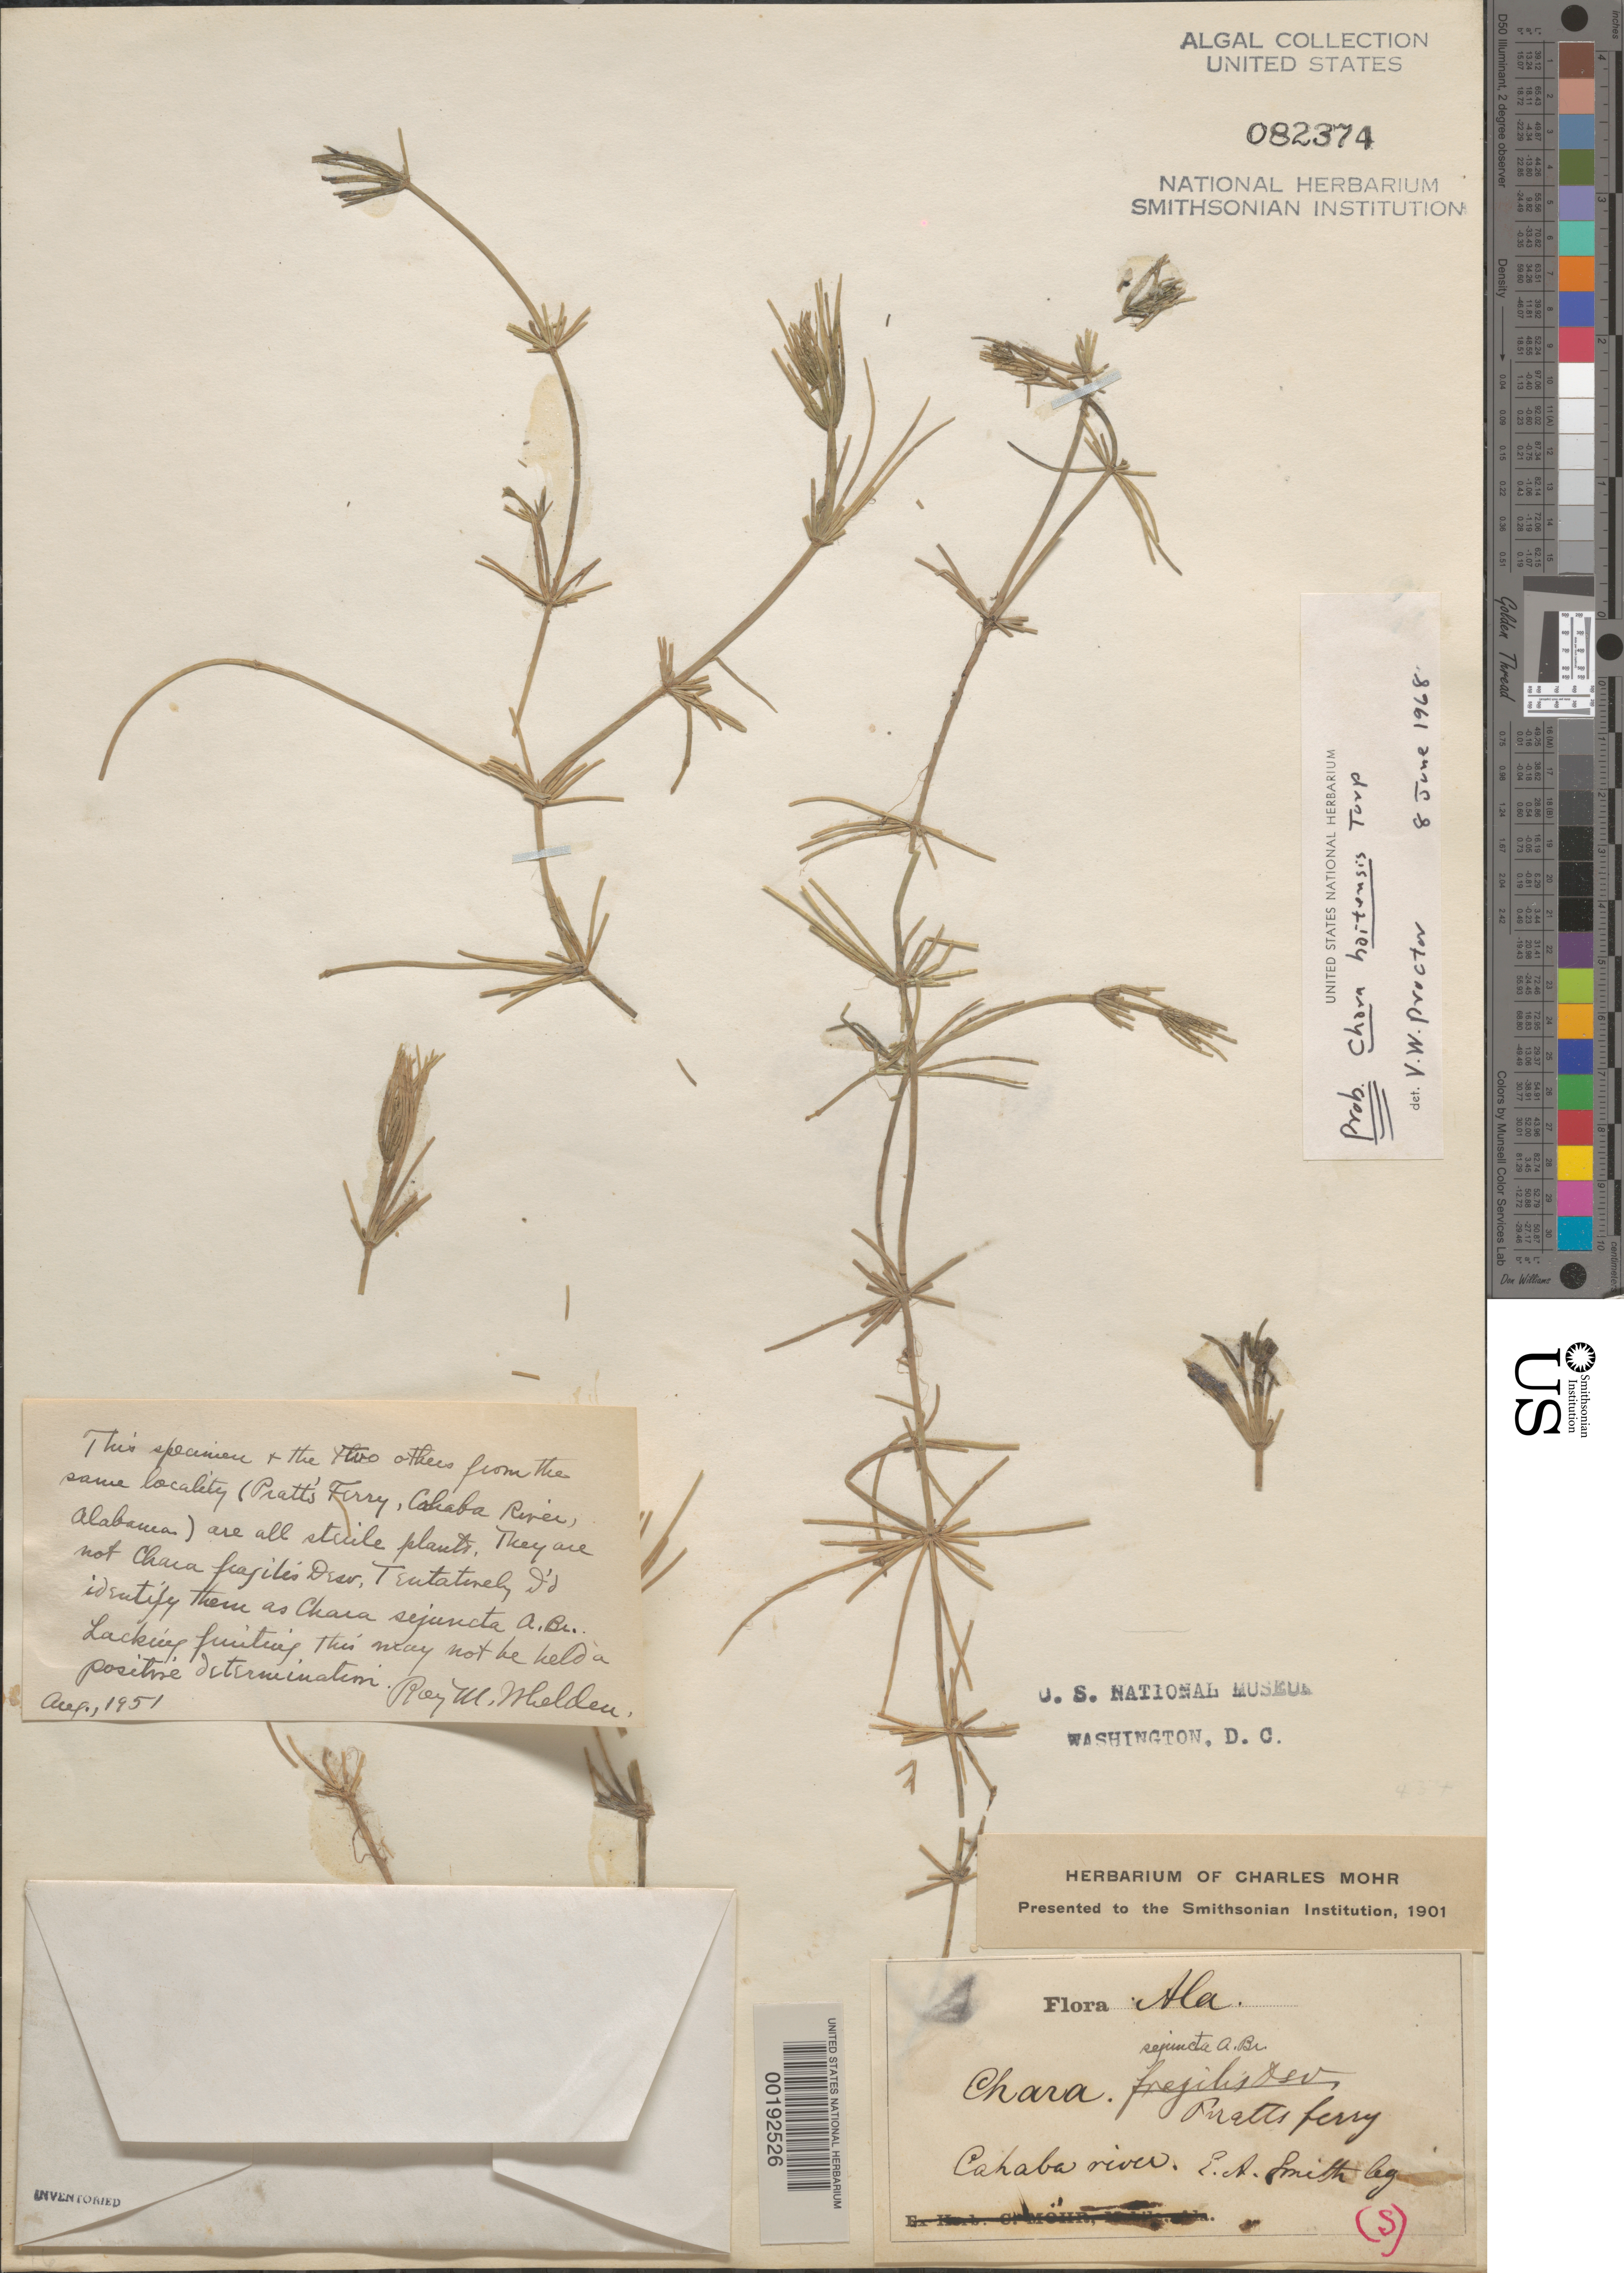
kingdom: Plantae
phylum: Charophyta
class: Charophyceae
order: Charales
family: Characeae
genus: Chara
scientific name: Chara haitensis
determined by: Proctor, V. W.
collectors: E. A. Smith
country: United States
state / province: Alabama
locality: Cahaba River, Pratts Ferry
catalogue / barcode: US 82374